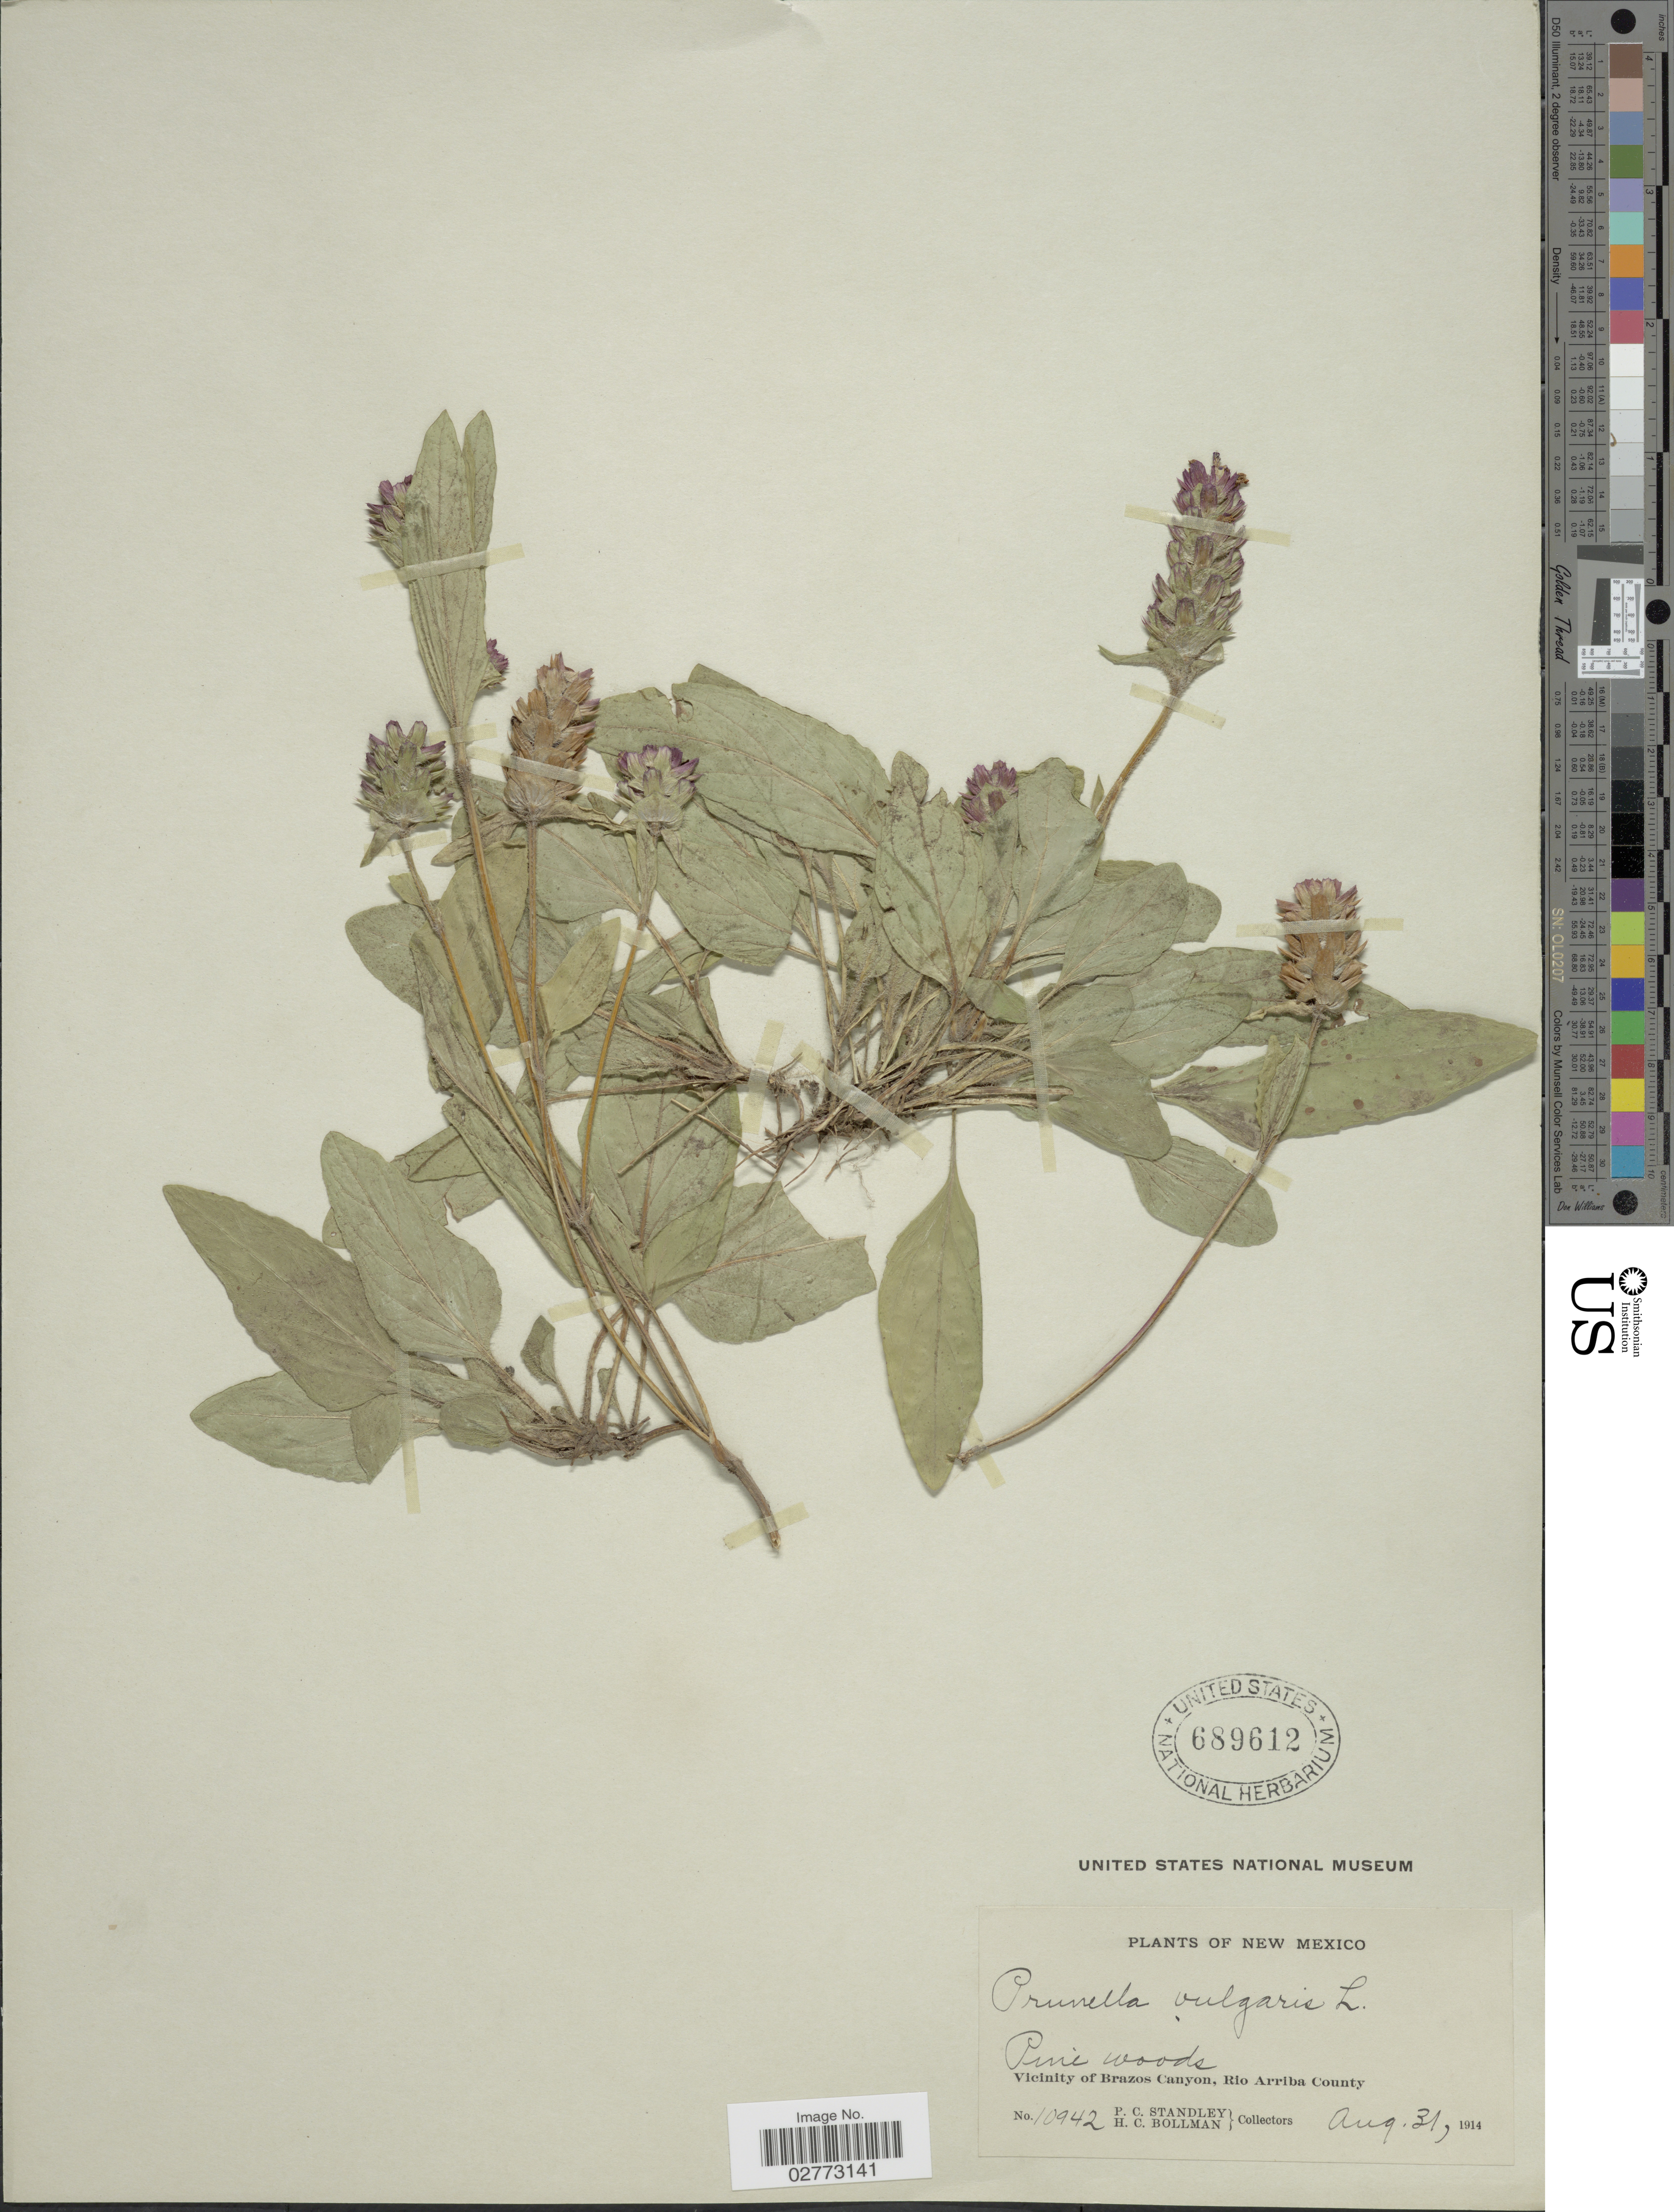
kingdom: Plantae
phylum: Tracheophyta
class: Magnoliopsida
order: Lamiales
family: Lamiaceae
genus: Prunella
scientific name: Prunella vulgaris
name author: L.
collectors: P. C. Standley & H. C. Bollman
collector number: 10942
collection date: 1914-08-31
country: United States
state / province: New Mexico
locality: Vicinity of Brazos Canyon, Rio Arriba County.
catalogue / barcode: US 689612